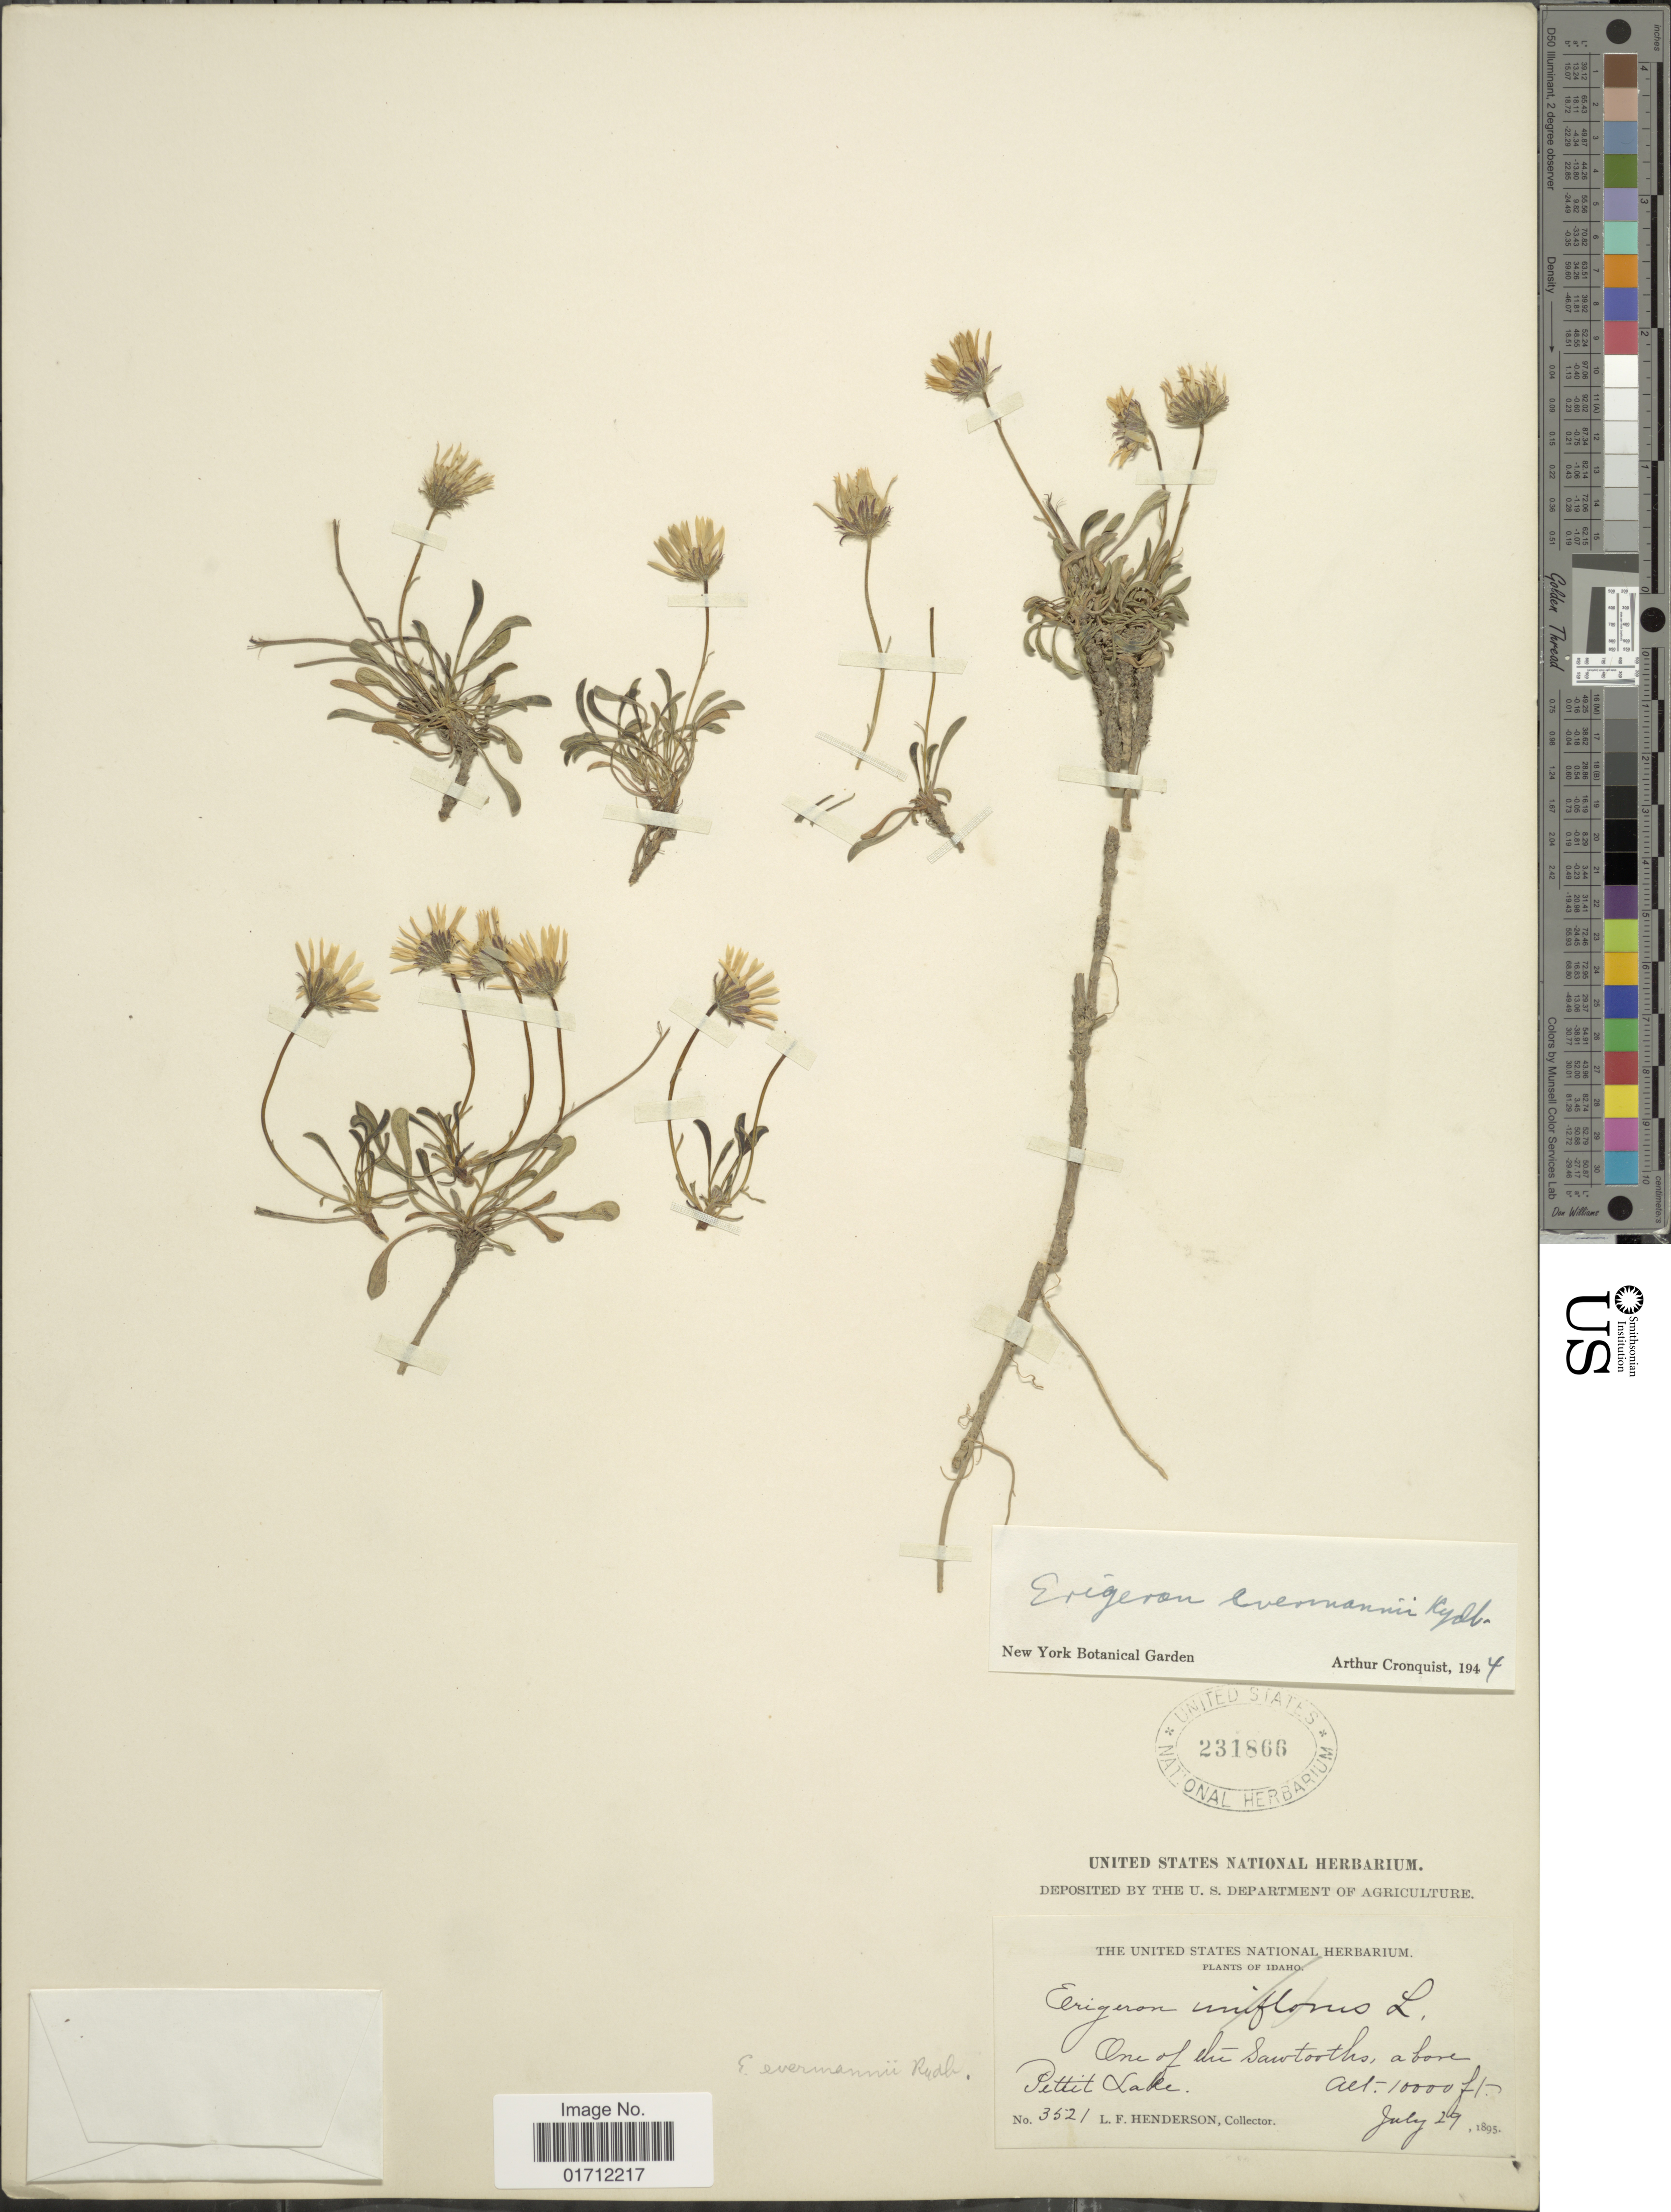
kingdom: Plantae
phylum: Tracheophyta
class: Magnoliopsida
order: Asterales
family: Asteraceae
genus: Erigeron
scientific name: Erigeron evermannii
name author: Rydb.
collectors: L. Henderson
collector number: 3521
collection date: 1895-07-29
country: United States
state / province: Idaho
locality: One of the Sawtootjs, above Pittis Lake.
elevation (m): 3048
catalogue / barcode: US 231866